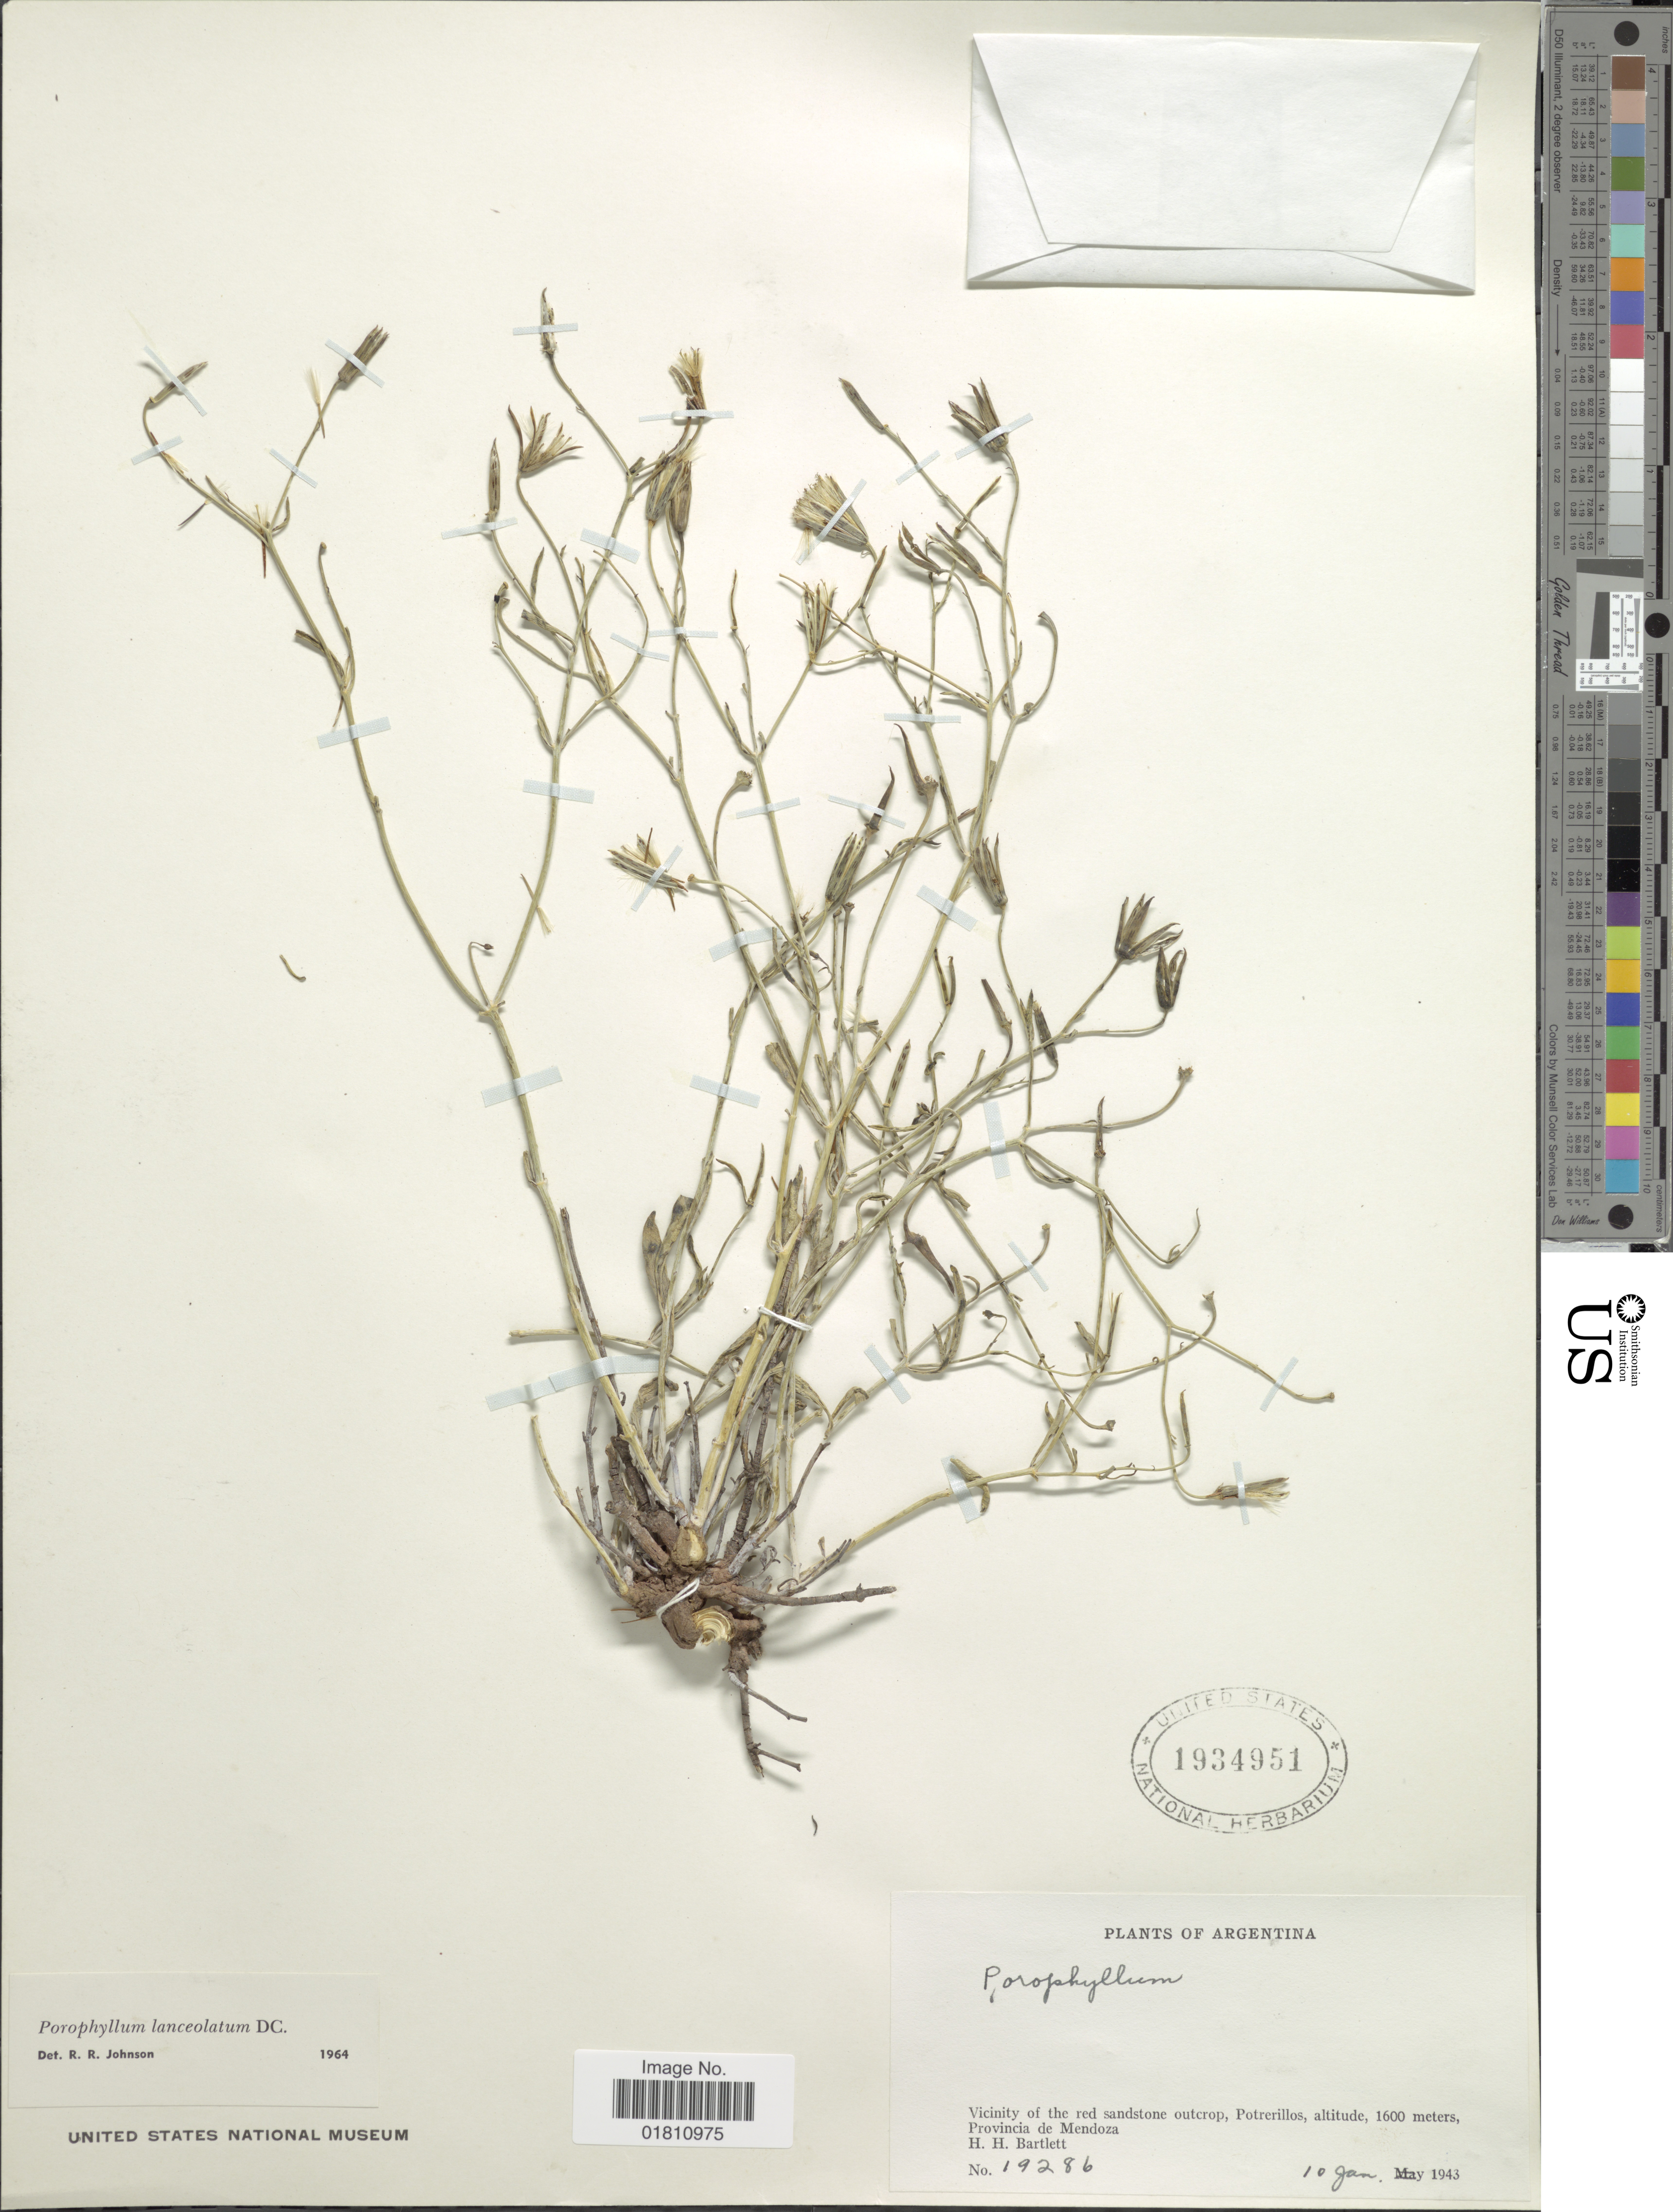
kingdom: Plantae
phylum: Tracheophyta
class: Magnoliopsida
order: Asterales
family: Asteraceae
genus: Porophyllum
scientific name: Porophyllum lanceolatum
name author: DC.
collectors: H. H. Bartlett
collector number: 19286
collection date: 1943-01-10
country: Argentina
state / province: Mendoza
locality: Vicinity of the red sandstone outcrop, Potrerillos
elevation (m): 1600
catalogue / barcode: US 1934951